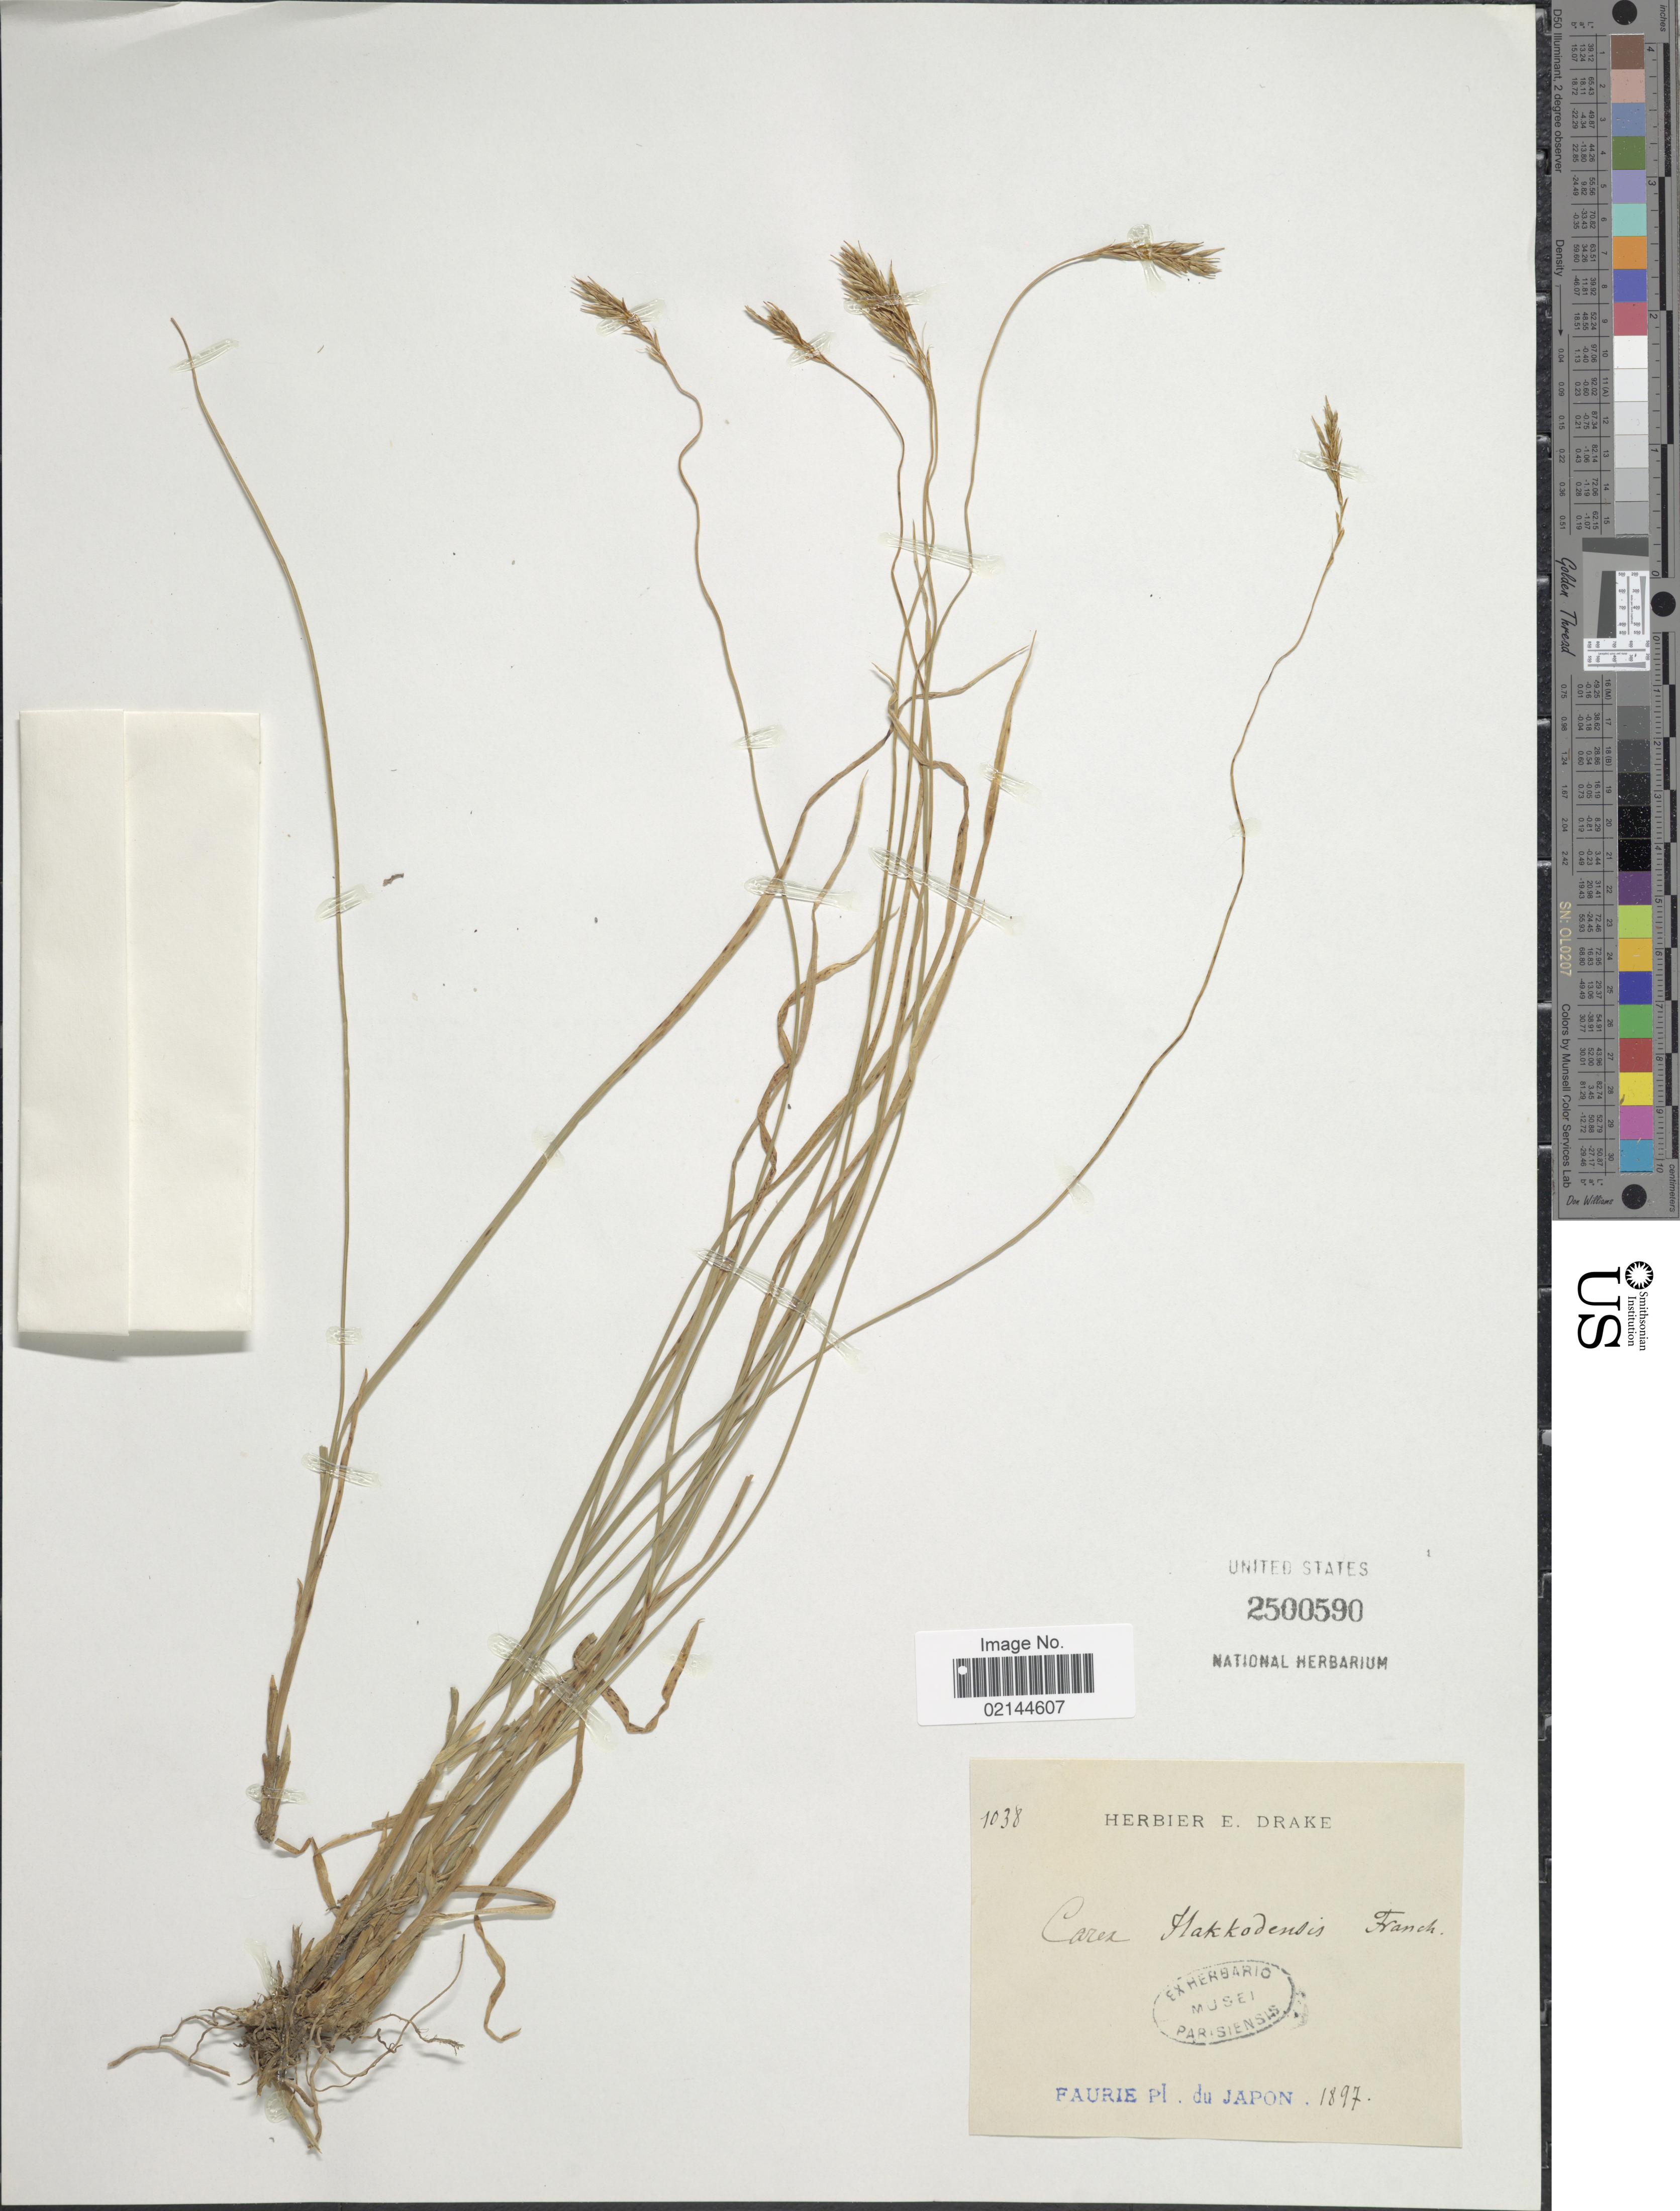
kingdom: Plantae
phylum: Tracheophyta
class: Liliopsida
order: Poales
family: Cyperaceae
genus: Carex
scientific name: Carex hakkodensis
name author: Franch.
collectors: -. Faurie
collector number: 1038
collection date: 1897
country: Japan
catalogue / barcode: US 2500590